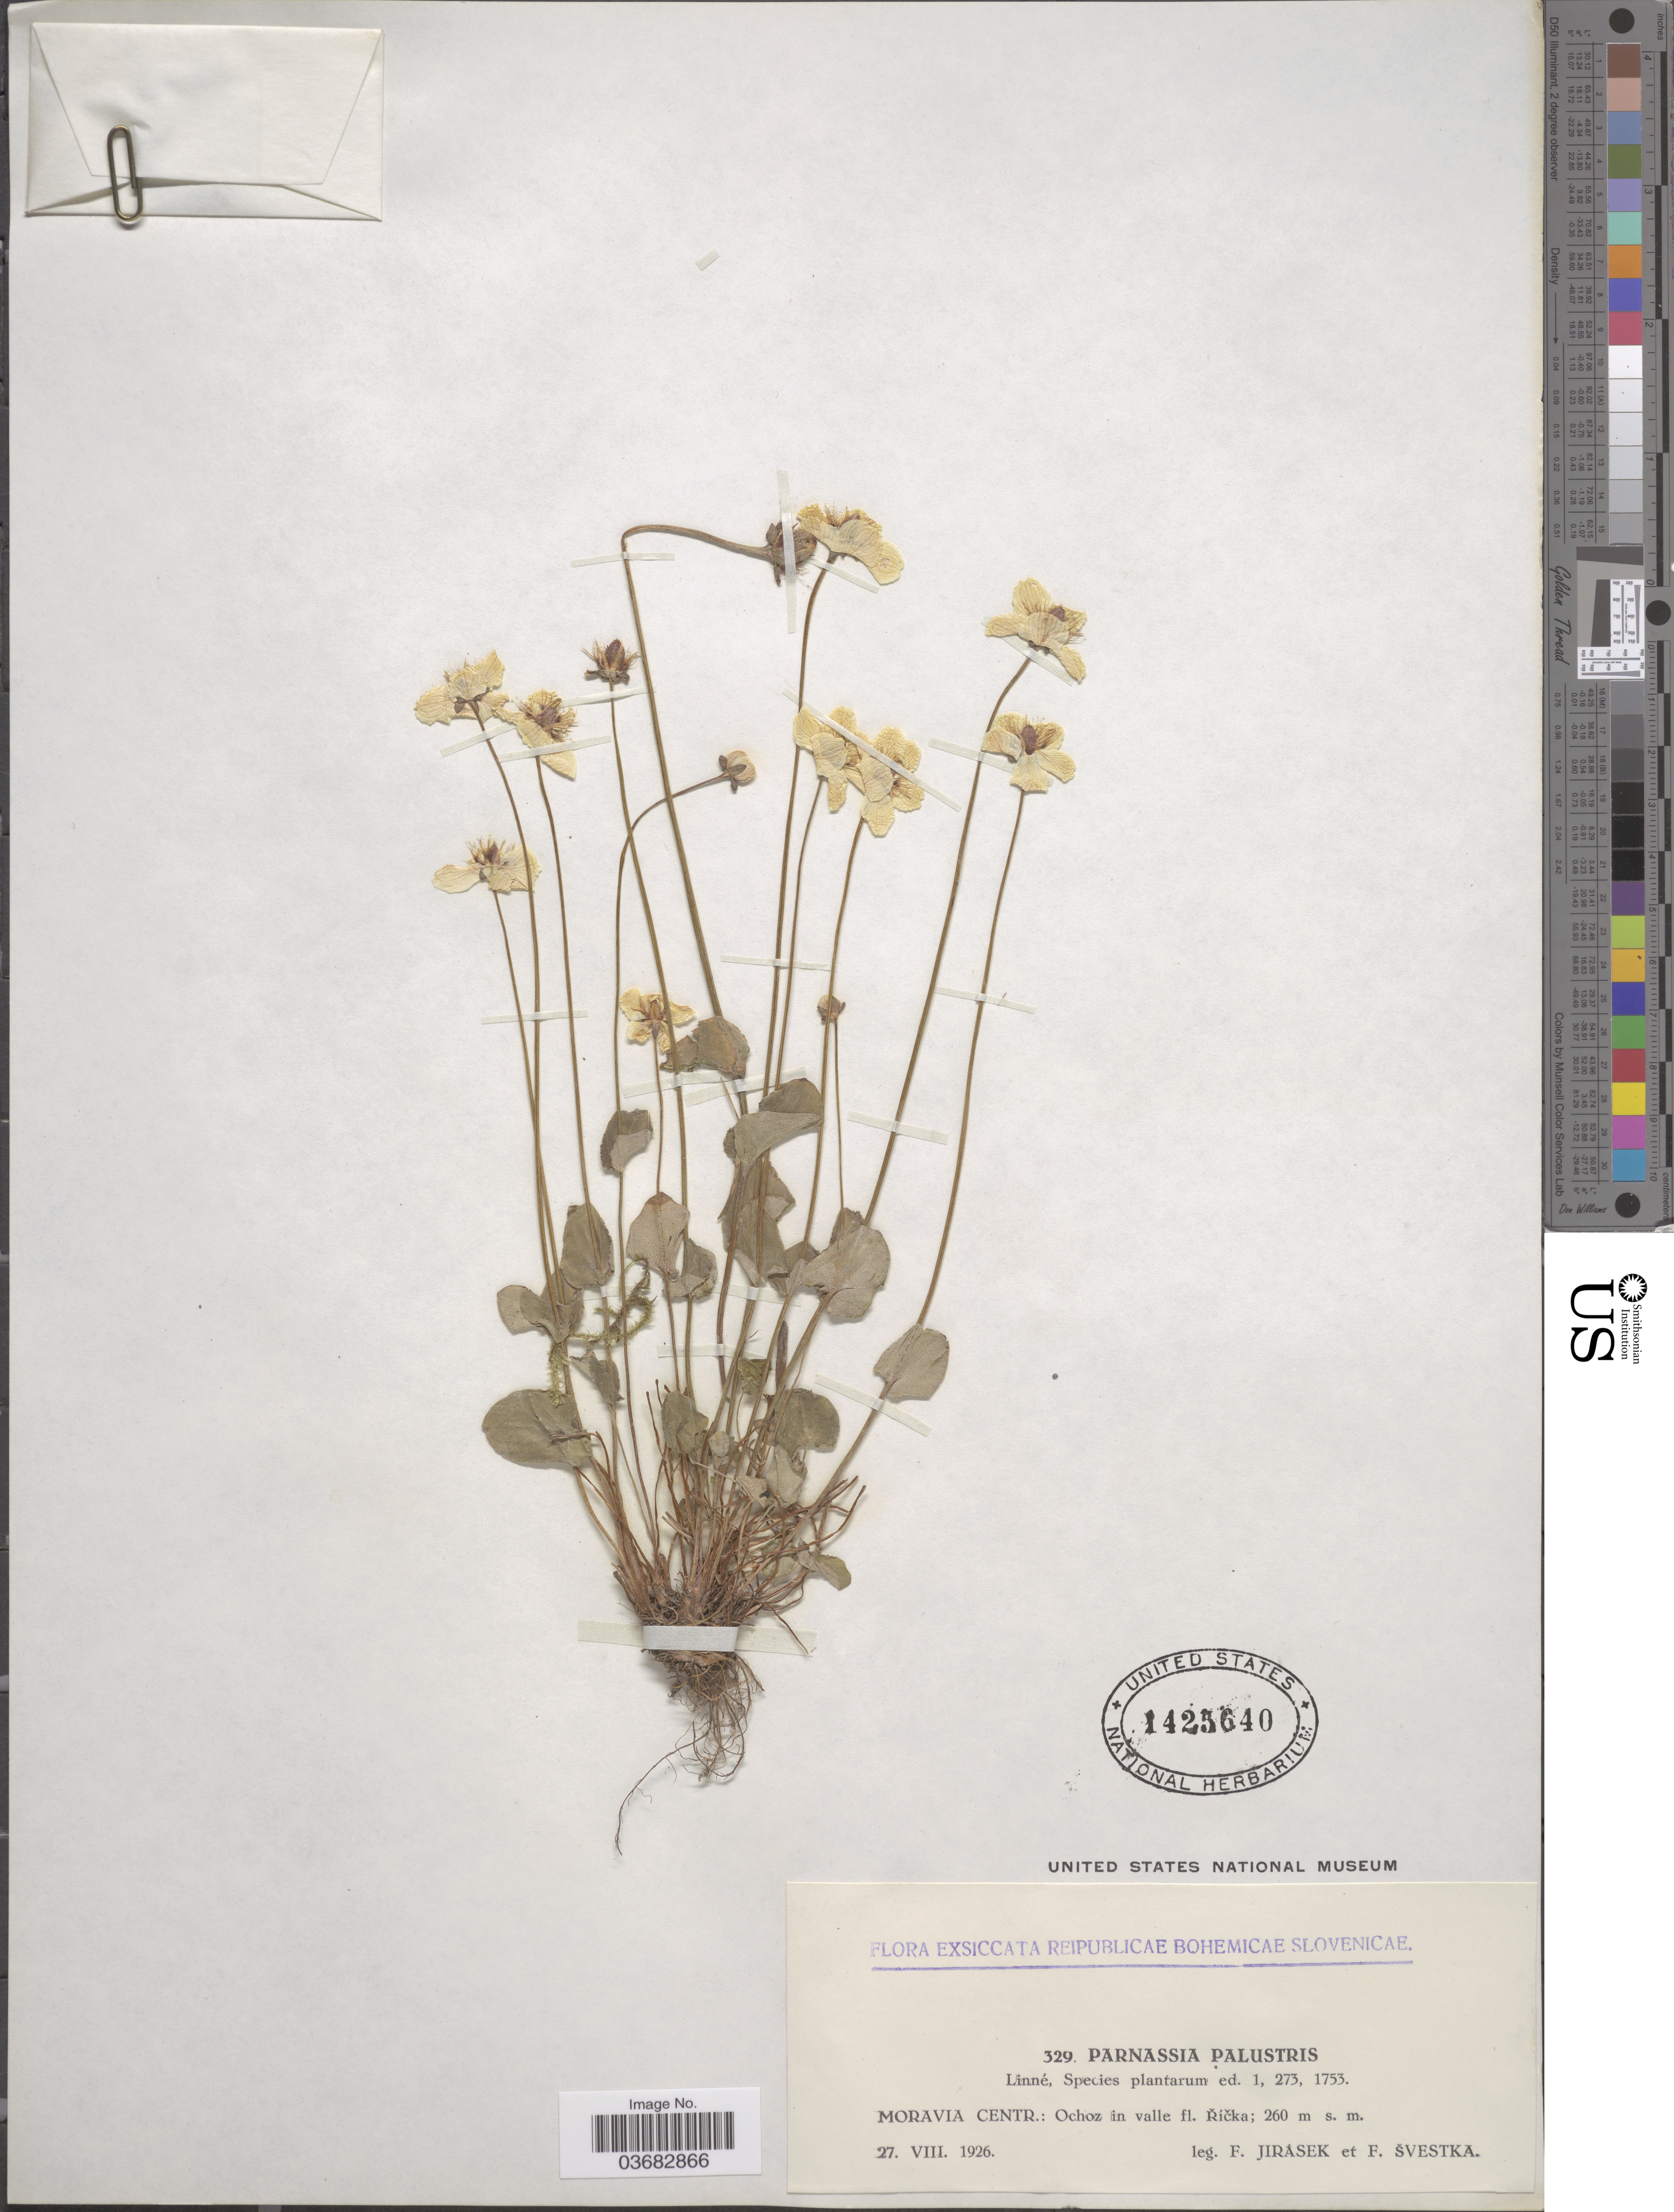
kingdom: Plantae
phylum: Tracheophyta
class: Magnoliopsida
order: Celastrales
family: Parnassiaceae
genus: Parnassia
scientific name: Parnassia palustris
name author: L.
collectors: F. Jirasek & F. Svestka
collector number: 329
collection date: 1926-08-27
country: Czechia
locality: Reipublicae Bohemicae Slovenicae. Moravia Centr.: Ochoz in valle fl. Říčka.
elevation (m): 260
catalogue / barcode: US 1425640